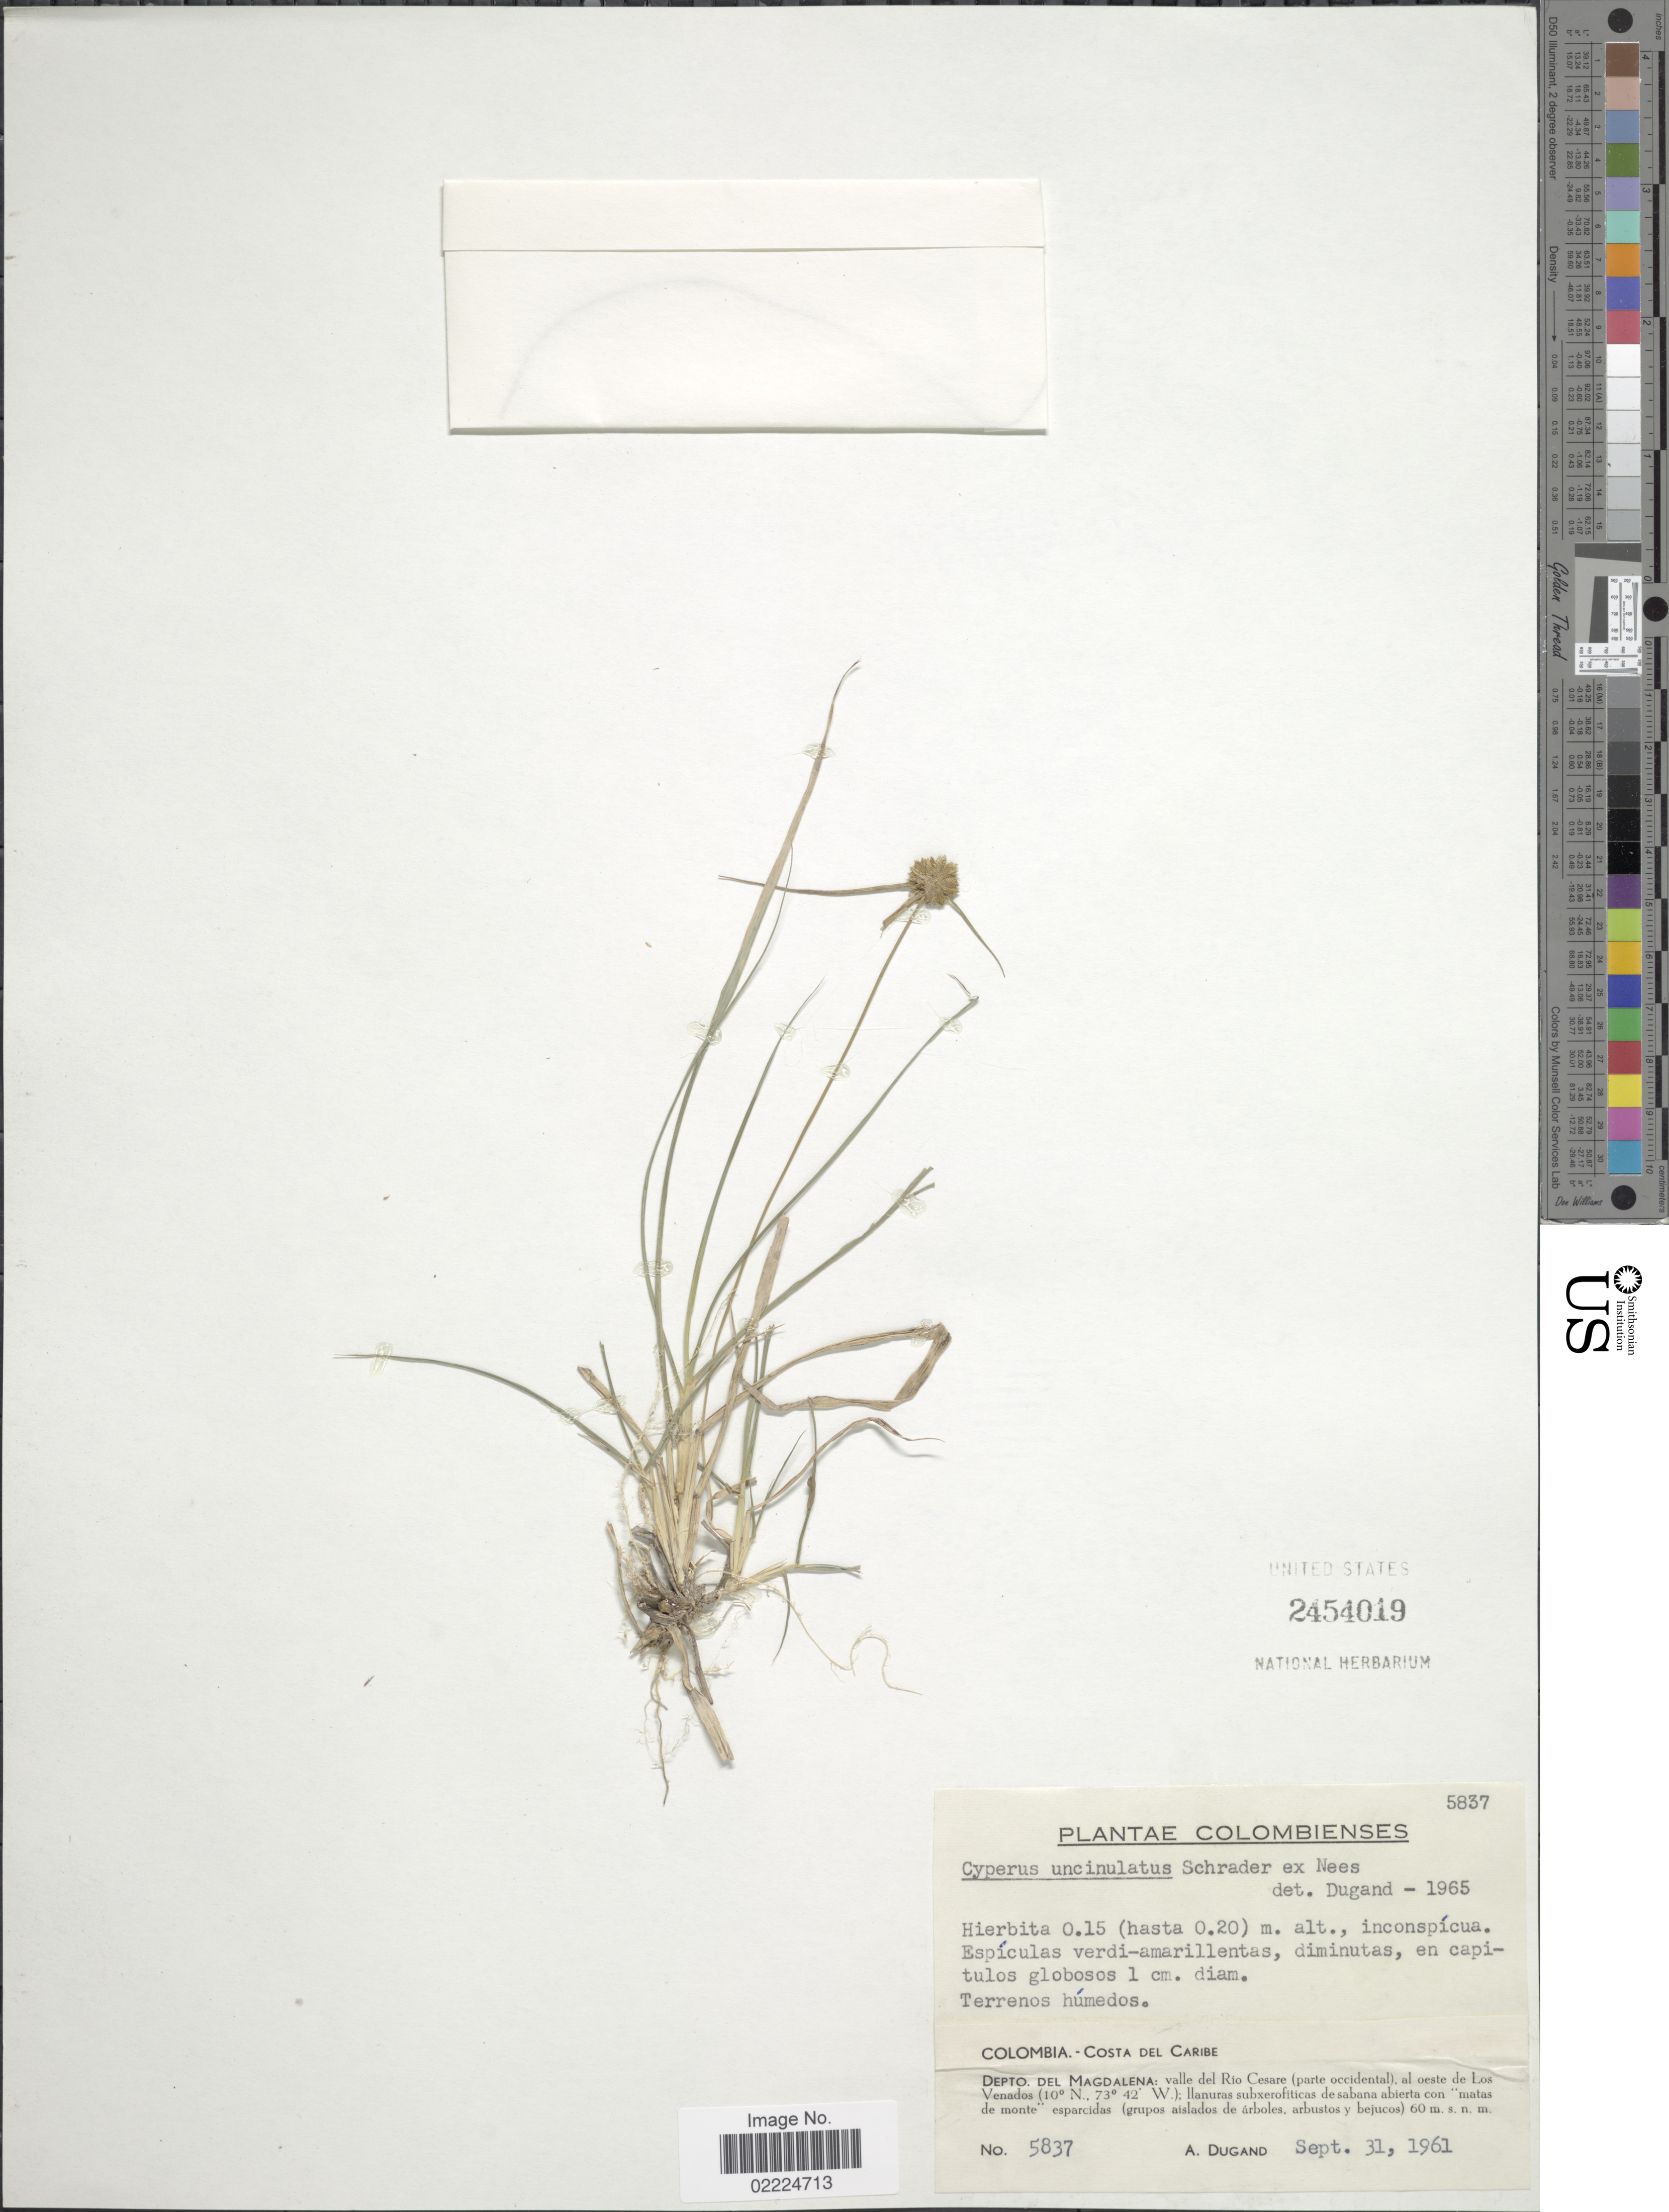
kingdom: Plantae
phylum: Tracheophyta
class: Liliopsida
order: Poales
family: Cyperaceae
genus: Cyperus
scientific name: Cyperus uncinulatus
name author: Schrad. ex Nees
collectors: A. Dugand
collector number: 5837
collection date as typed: Sept. 31. 1961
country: Colombia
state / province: Magdalena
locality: Costa del Caribe. Depto. del Magdalena: valle del Rio Cesare (parte occidental), al oetse de Los Venados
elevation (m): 60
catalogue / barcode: US 2454019